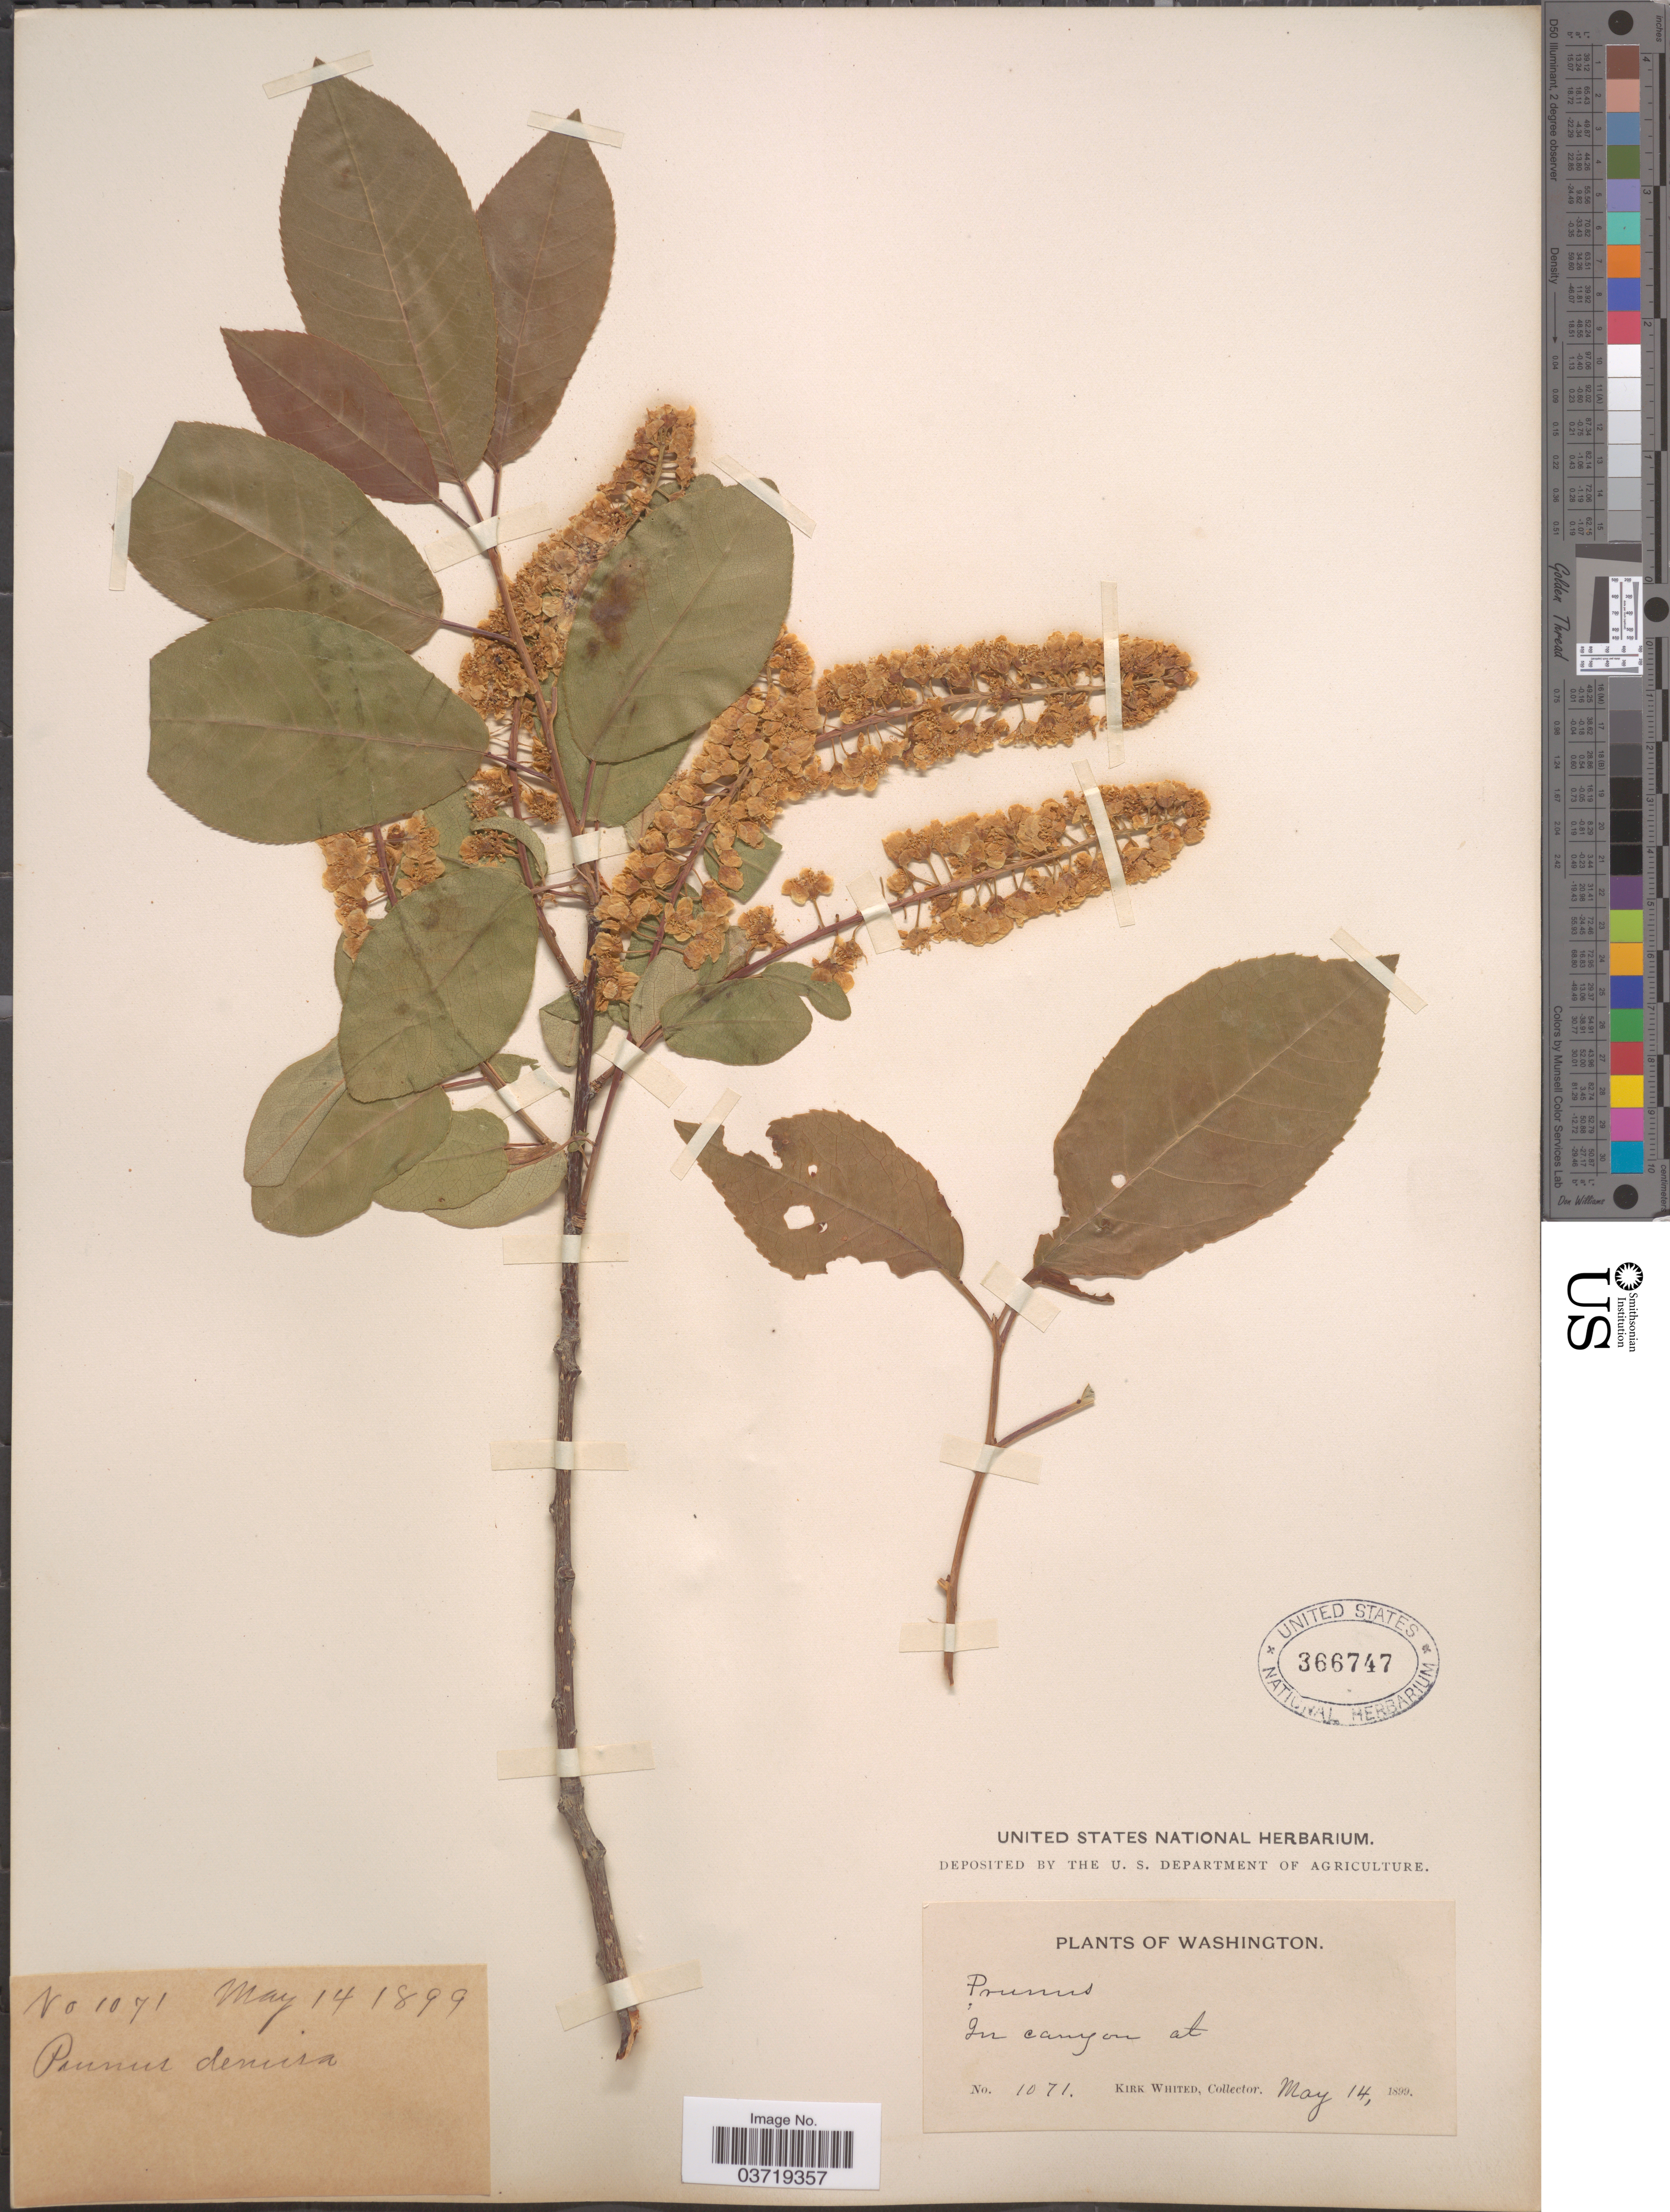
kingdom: Plantae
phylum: Tracheophyta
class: Magnoliopsida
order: Rosales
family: Rosaceae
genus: Prunus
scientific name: Prunus virginiana var. demissa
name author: (Nutt.) Torr.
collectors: K. Whited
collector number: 1071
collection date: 1899-05-14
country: United States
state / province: Washington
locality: In canyon.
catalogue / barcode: US 366747